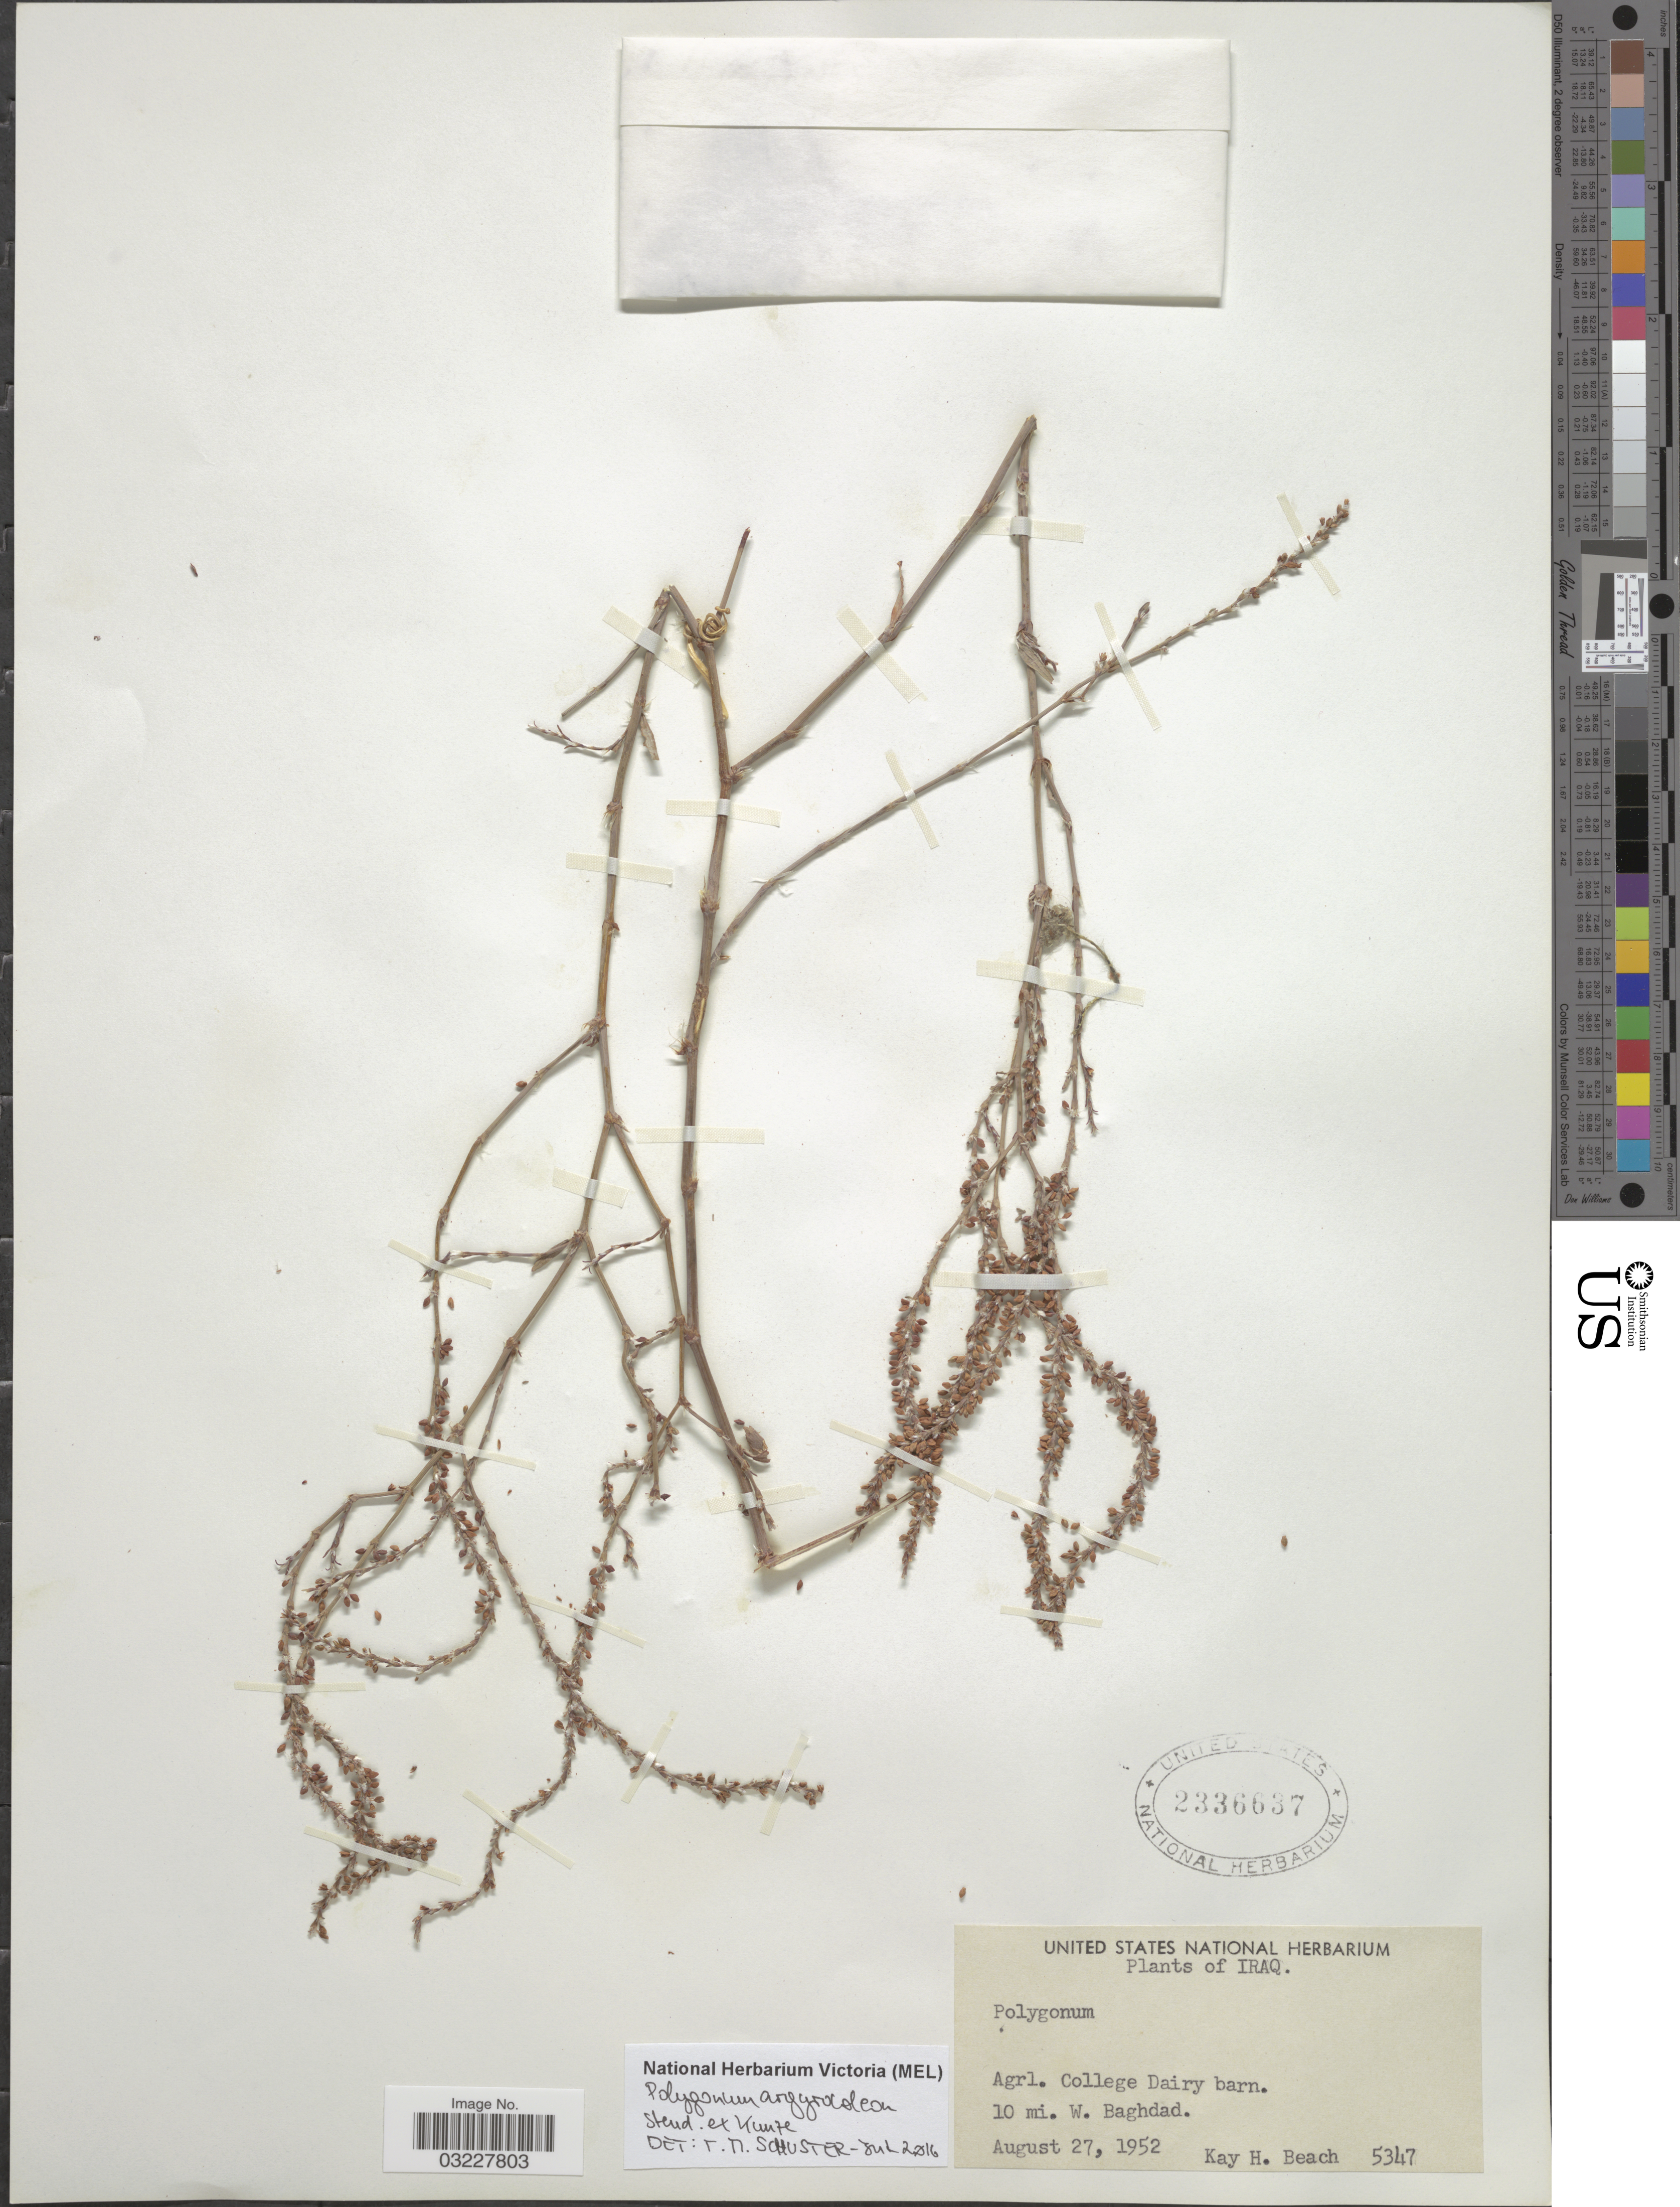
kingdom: Plantae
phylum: Tracheophyta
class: Magnoliopsida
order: Caryophyllales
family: Polygonaceae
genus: Polygonum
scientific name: Polygonum argyrocoleon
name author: Steud. ex Kunze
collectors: K. H. Beach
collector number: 5347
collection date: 1952-08-27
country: Iraq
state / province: Baghdad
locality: Agrl. College Dairy barn. 10 mi. W. Baghdad.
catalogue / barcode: US 2336637